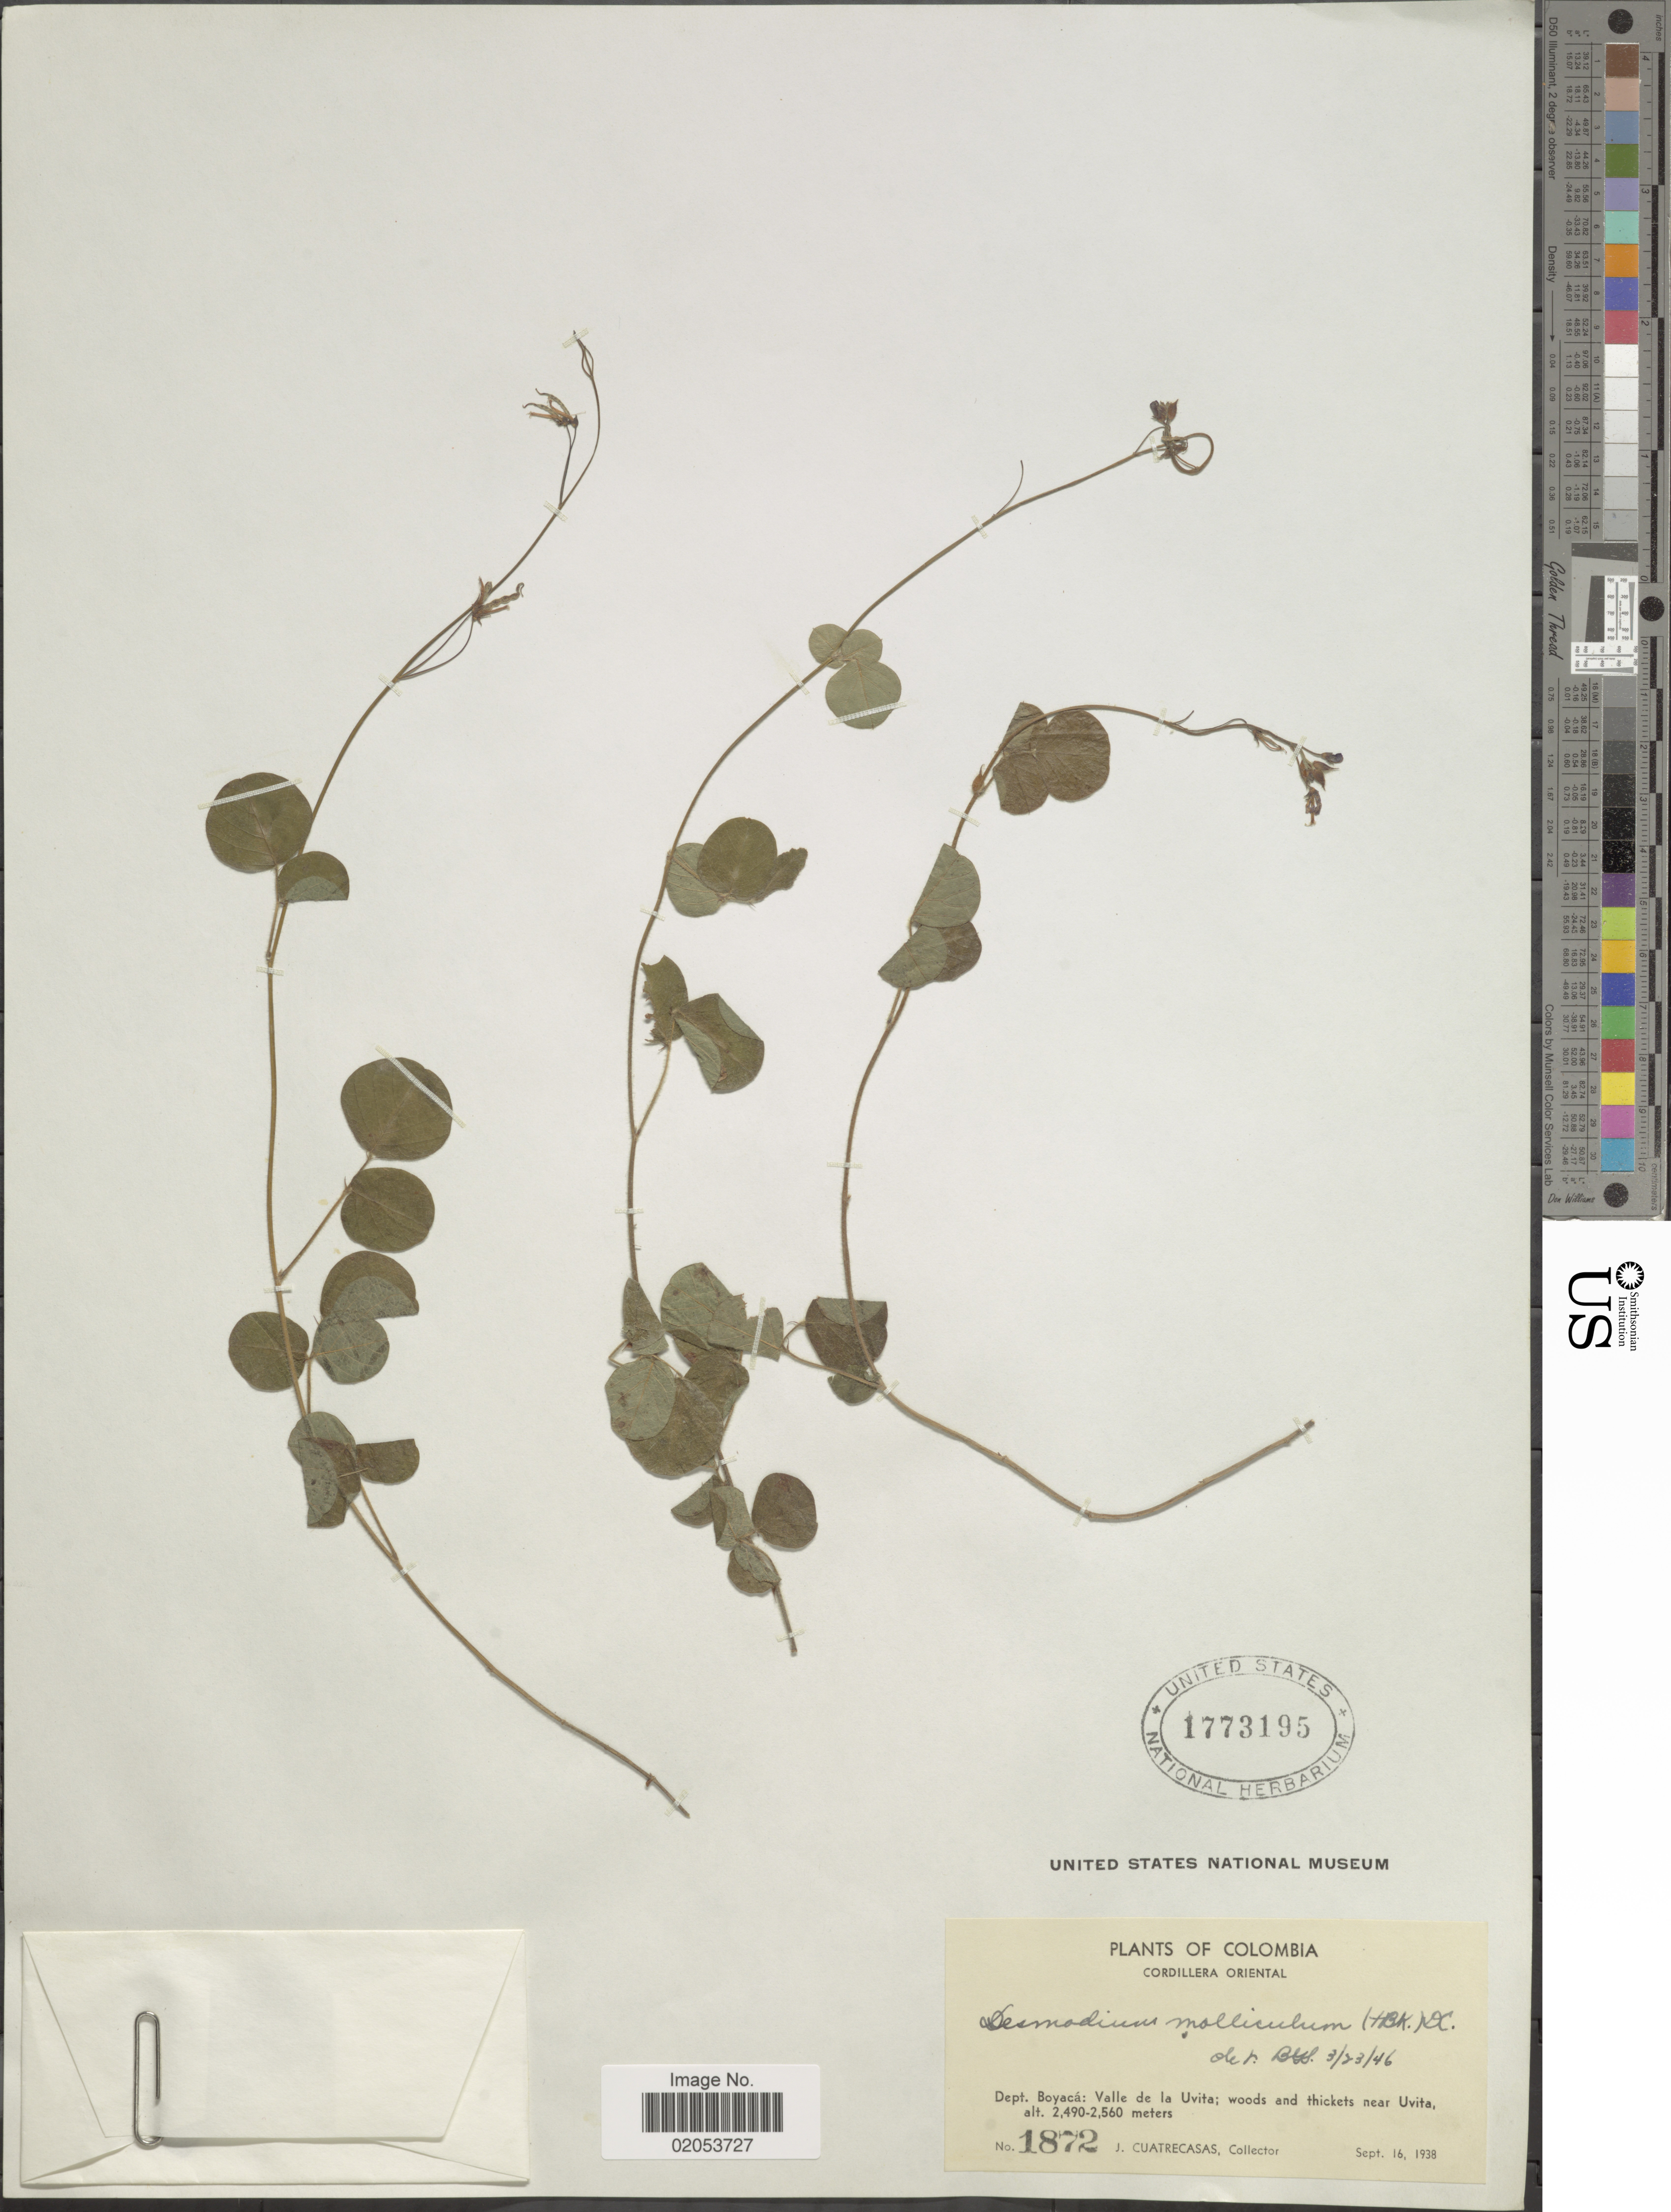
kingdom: Plantae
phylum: Tracheophyta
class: Magnoliopsida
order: Fabales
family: Fabaceae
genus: Desmodium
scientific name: Desmodium molliculum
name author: (Kunth) DC.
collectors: J. Cuatrecasas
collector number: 1872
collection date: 1938-09-16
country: Colombia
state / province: Boyacá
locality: Cordillera Oriental: Valle de la Uvita; woods and thickets near Uvita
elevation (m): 2490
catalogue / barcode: US 1773195